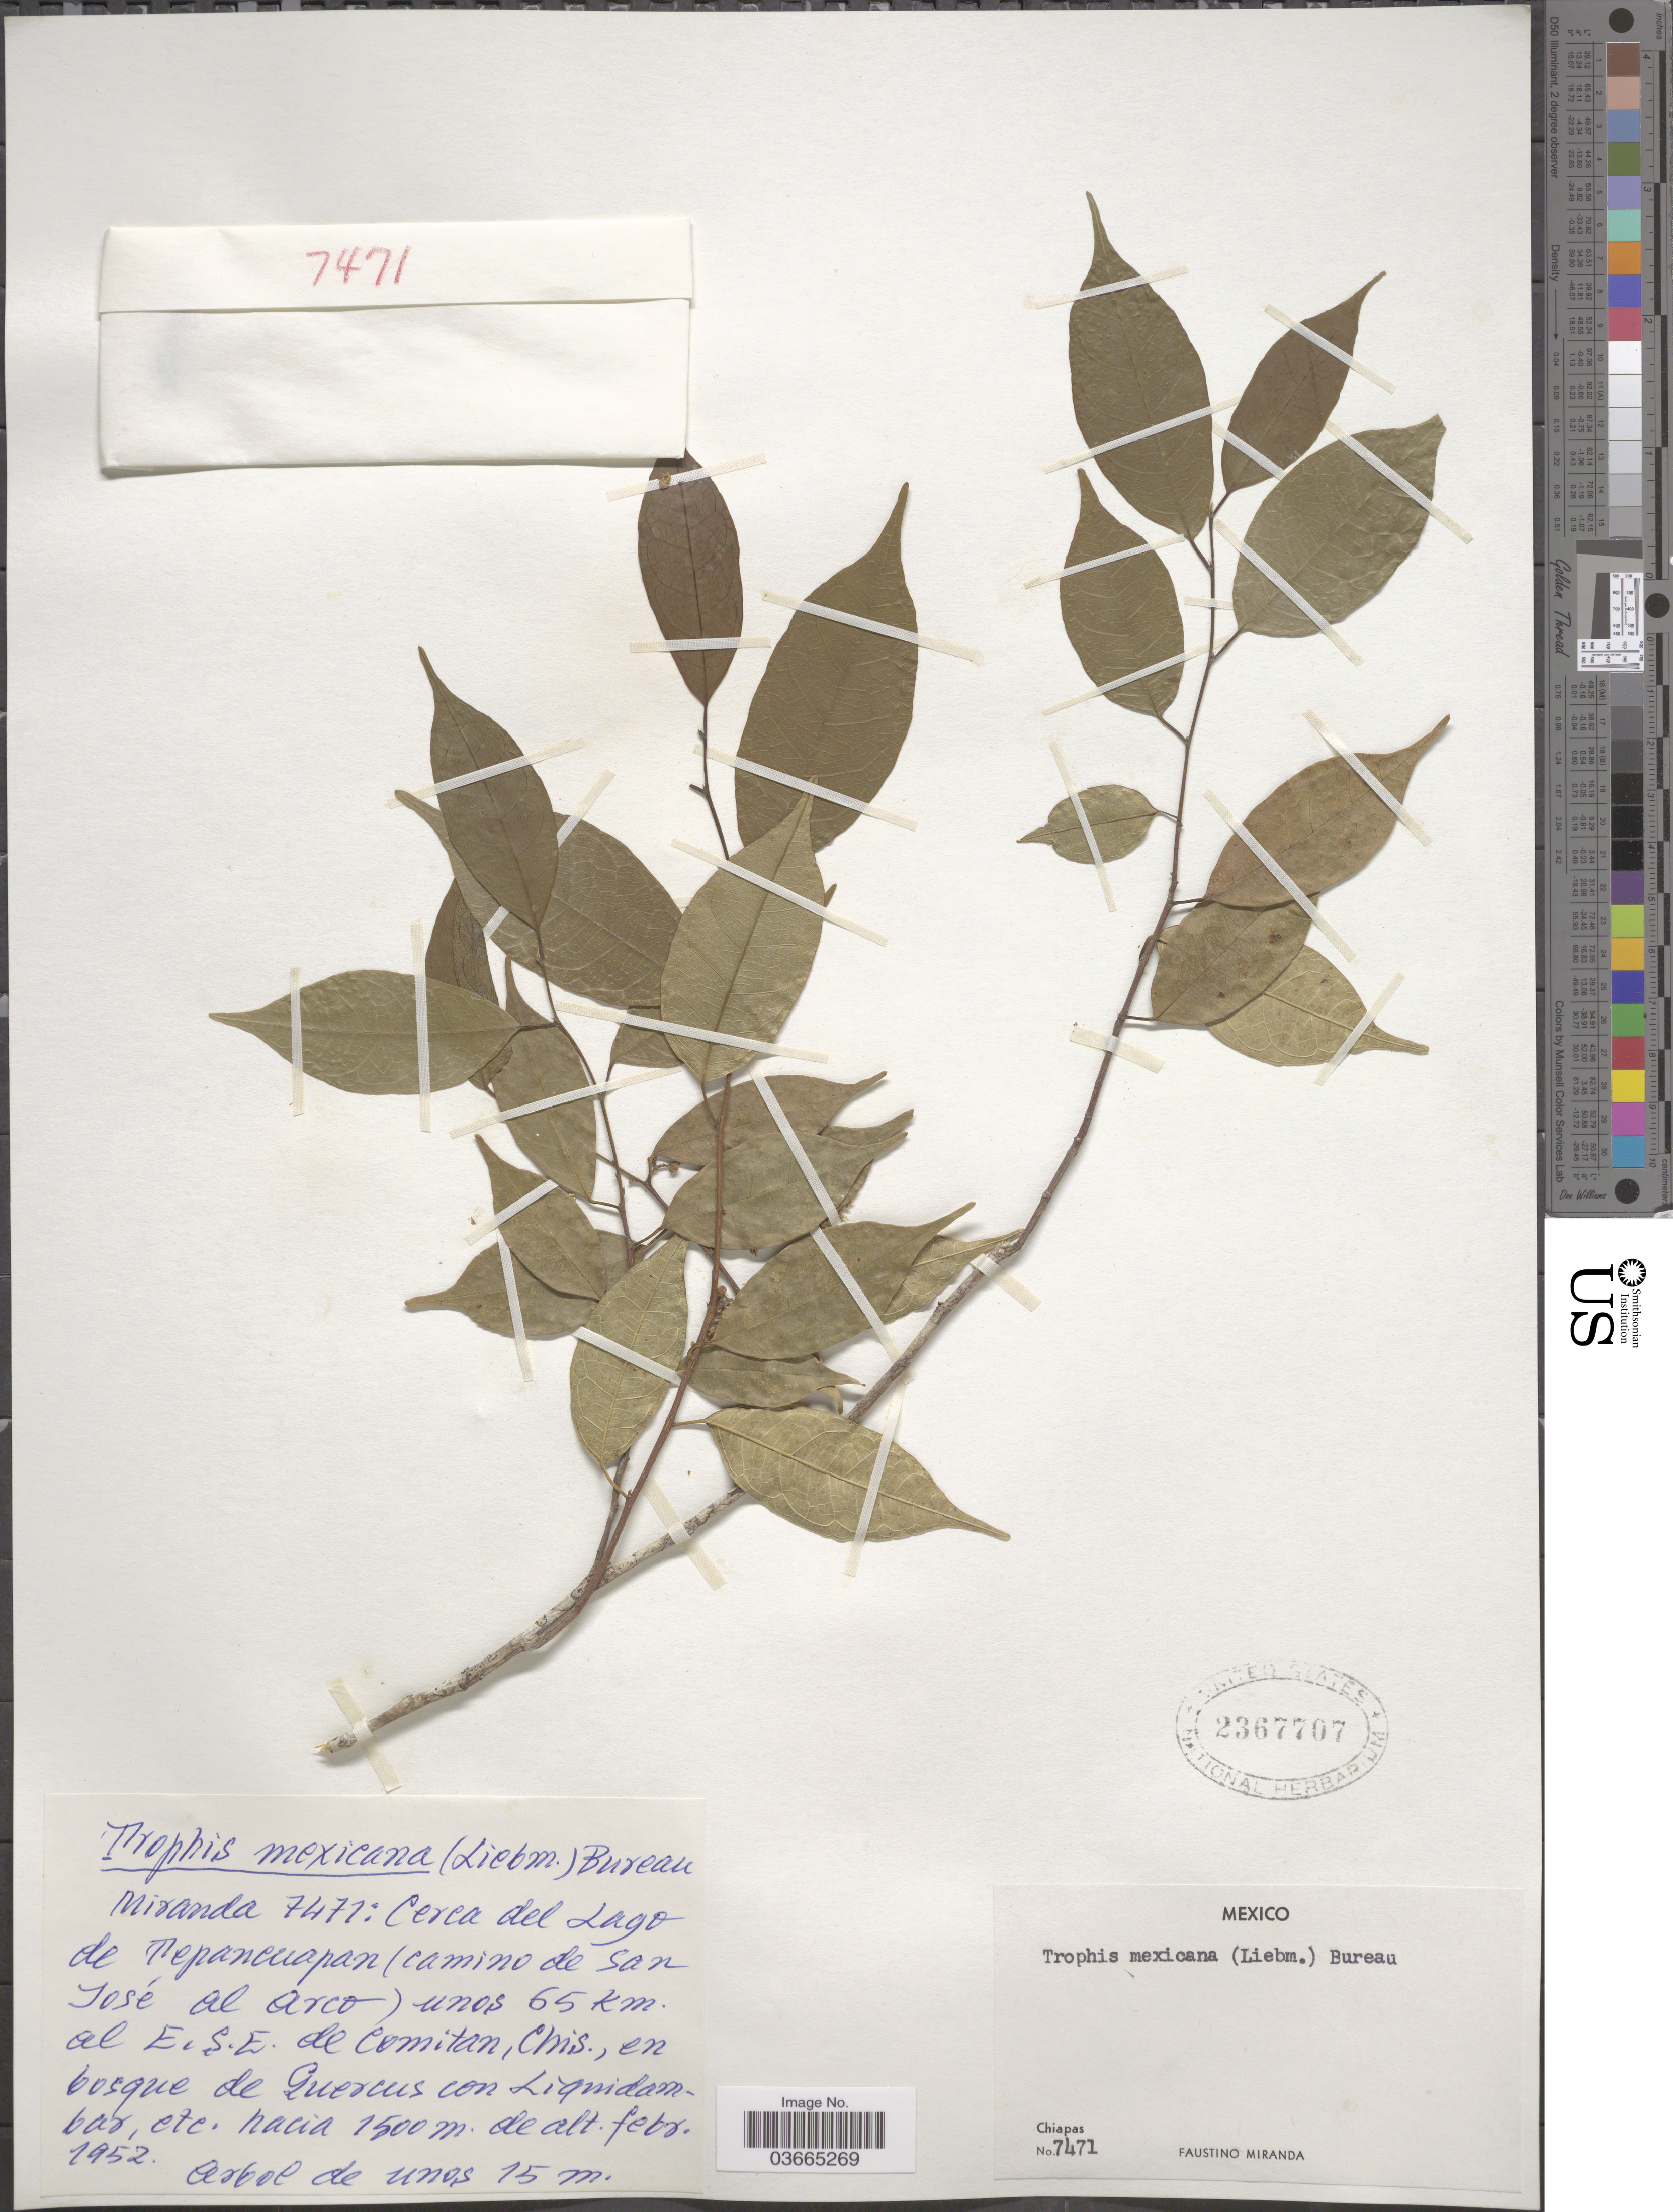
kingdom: Plantae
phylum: Tracheophyta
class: Magnoliopsida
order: Rosales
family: Moraceae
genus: Trophis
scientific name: Trophis mexicana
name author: (Liebm.) Bureau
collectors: F. Miranda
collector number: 7471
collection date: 1952-02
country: Mexico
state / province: Chiapas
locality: Cerca del Lago de Tepancuapan (camino de San José al Arco) unos 65 Km. al E.S.E. de Comitan.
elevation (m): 1500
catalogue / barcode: US 2367707